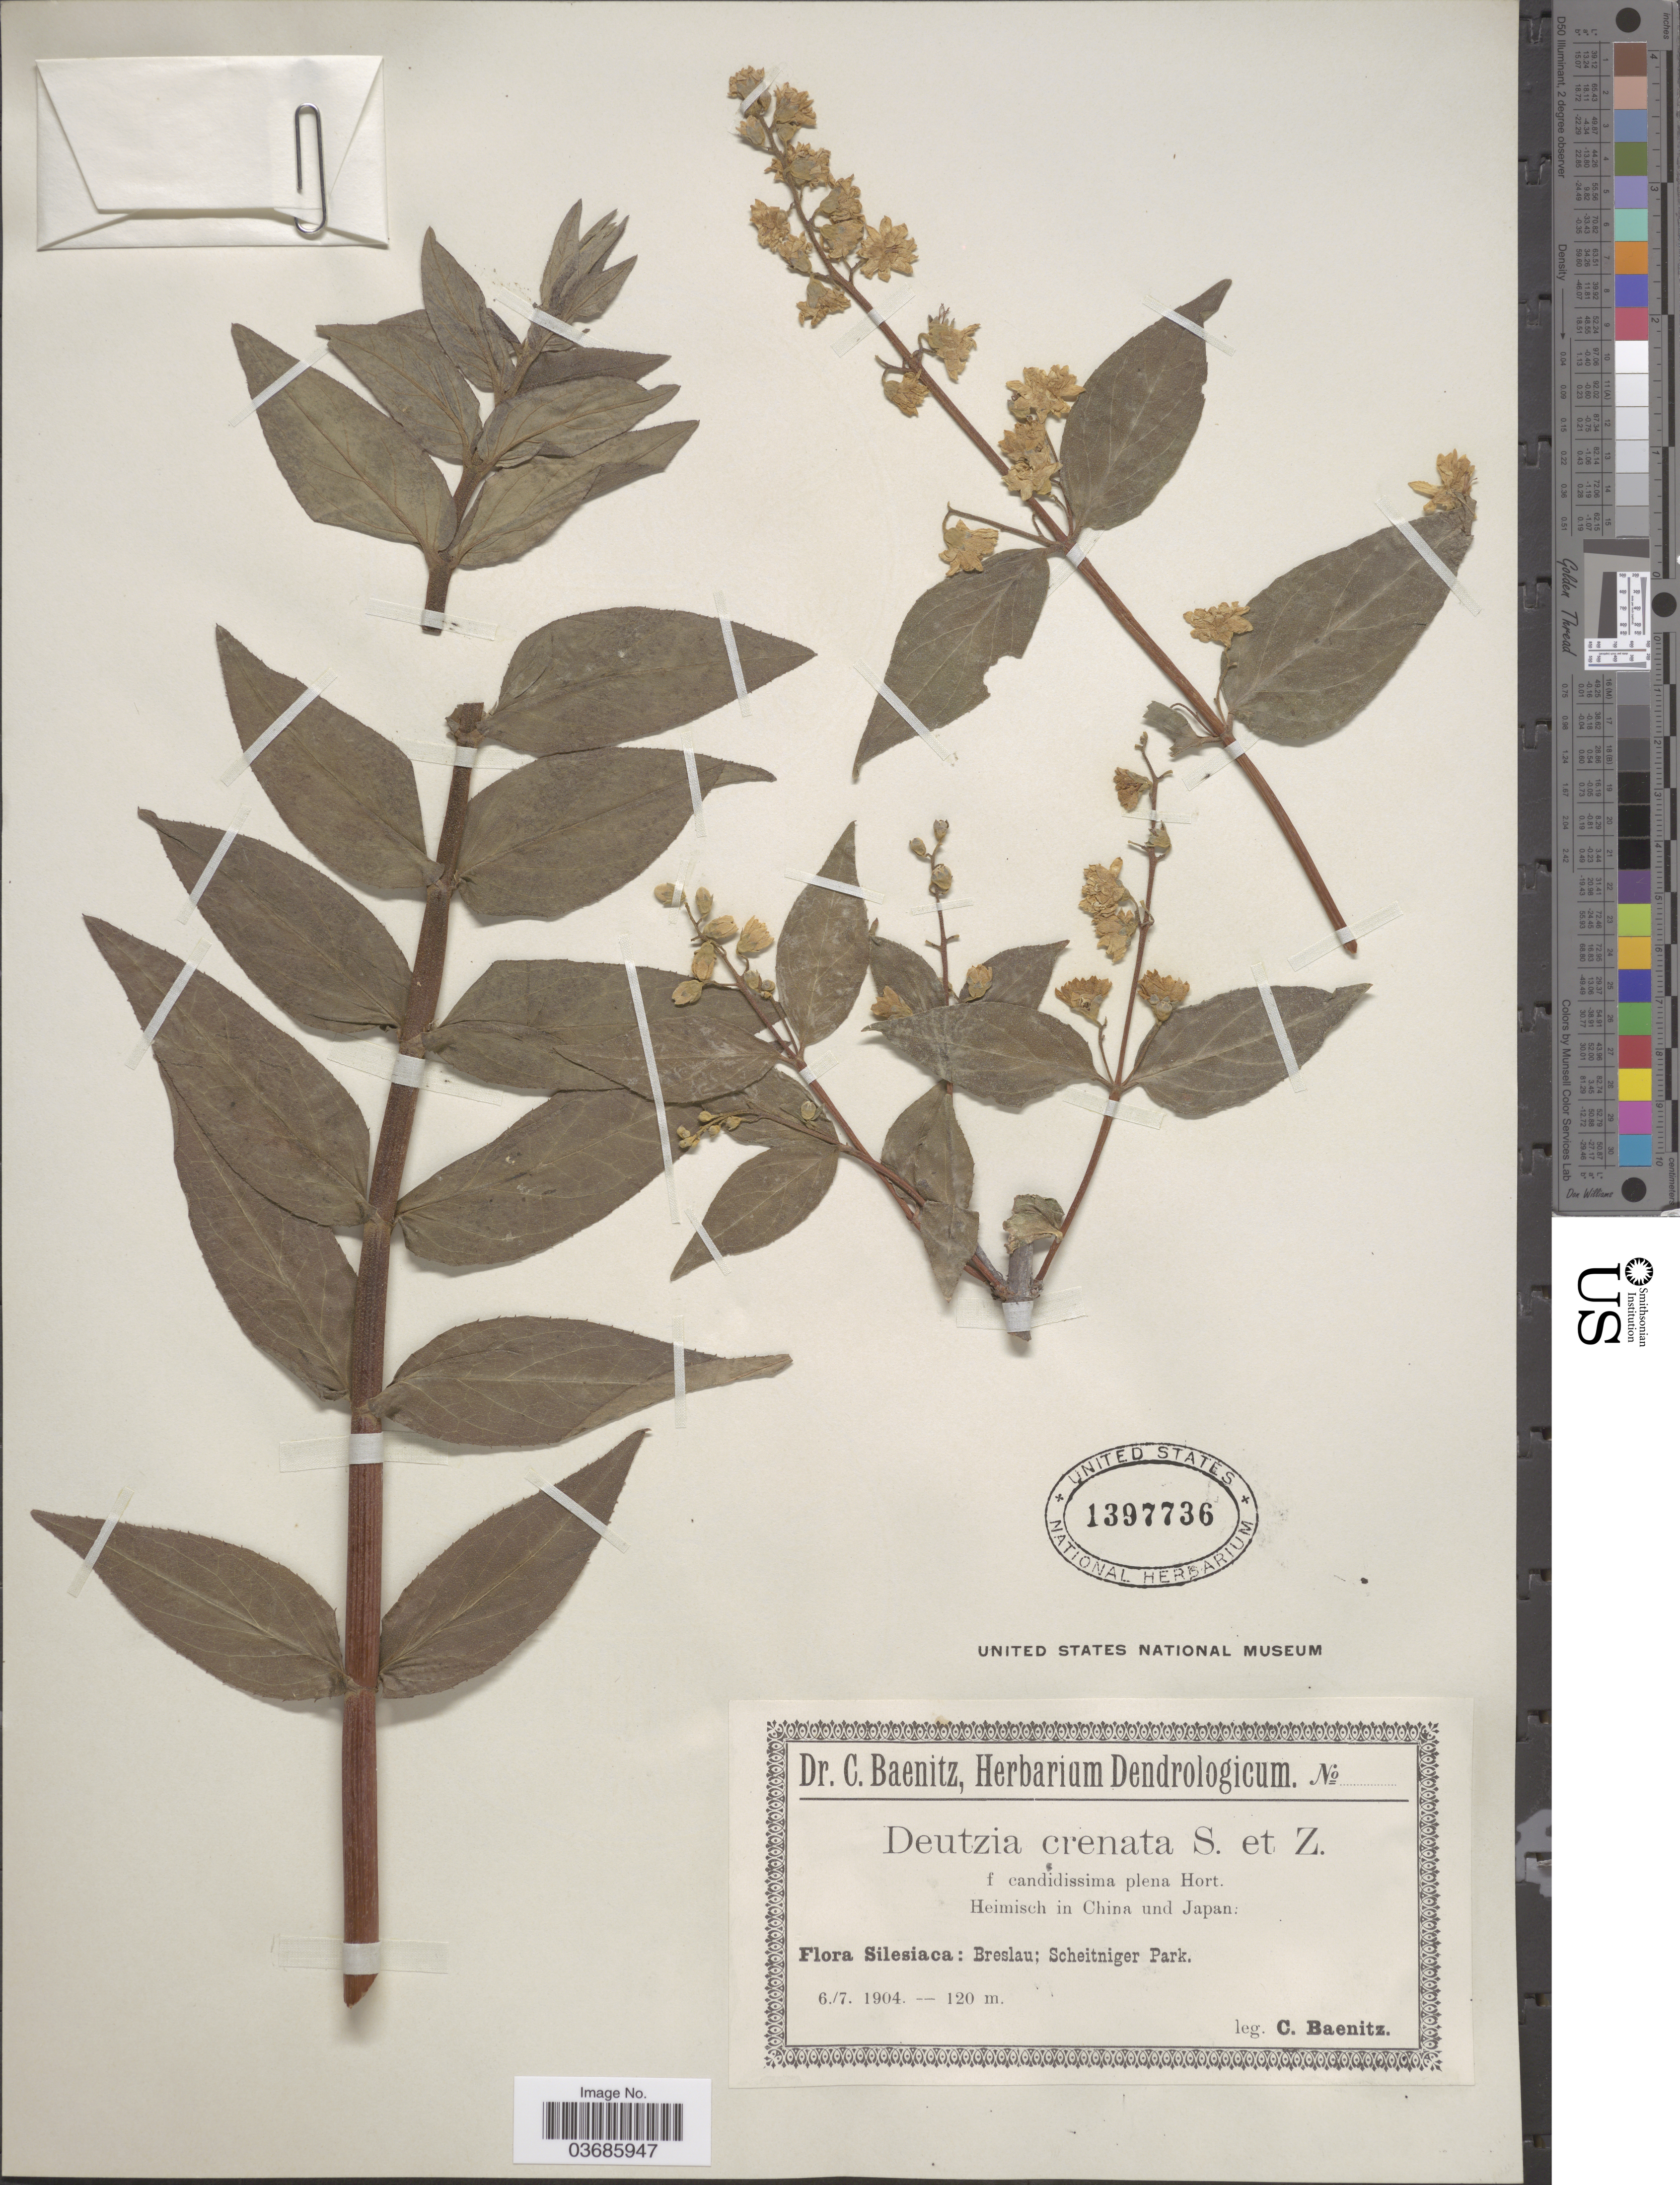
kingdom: Plantae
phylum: Tracheophyta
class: Magnoliopsida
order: Cornales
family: Hydrangeaceae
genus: Deutzia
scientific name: Deutzia scabra var. crenata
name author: Maxim.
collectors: C. G. Baenitz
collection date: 1904-07-06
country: Poland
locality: Silesiaca: Breslau; Scheitniger Park.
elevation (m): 120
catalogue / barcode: US 1397736